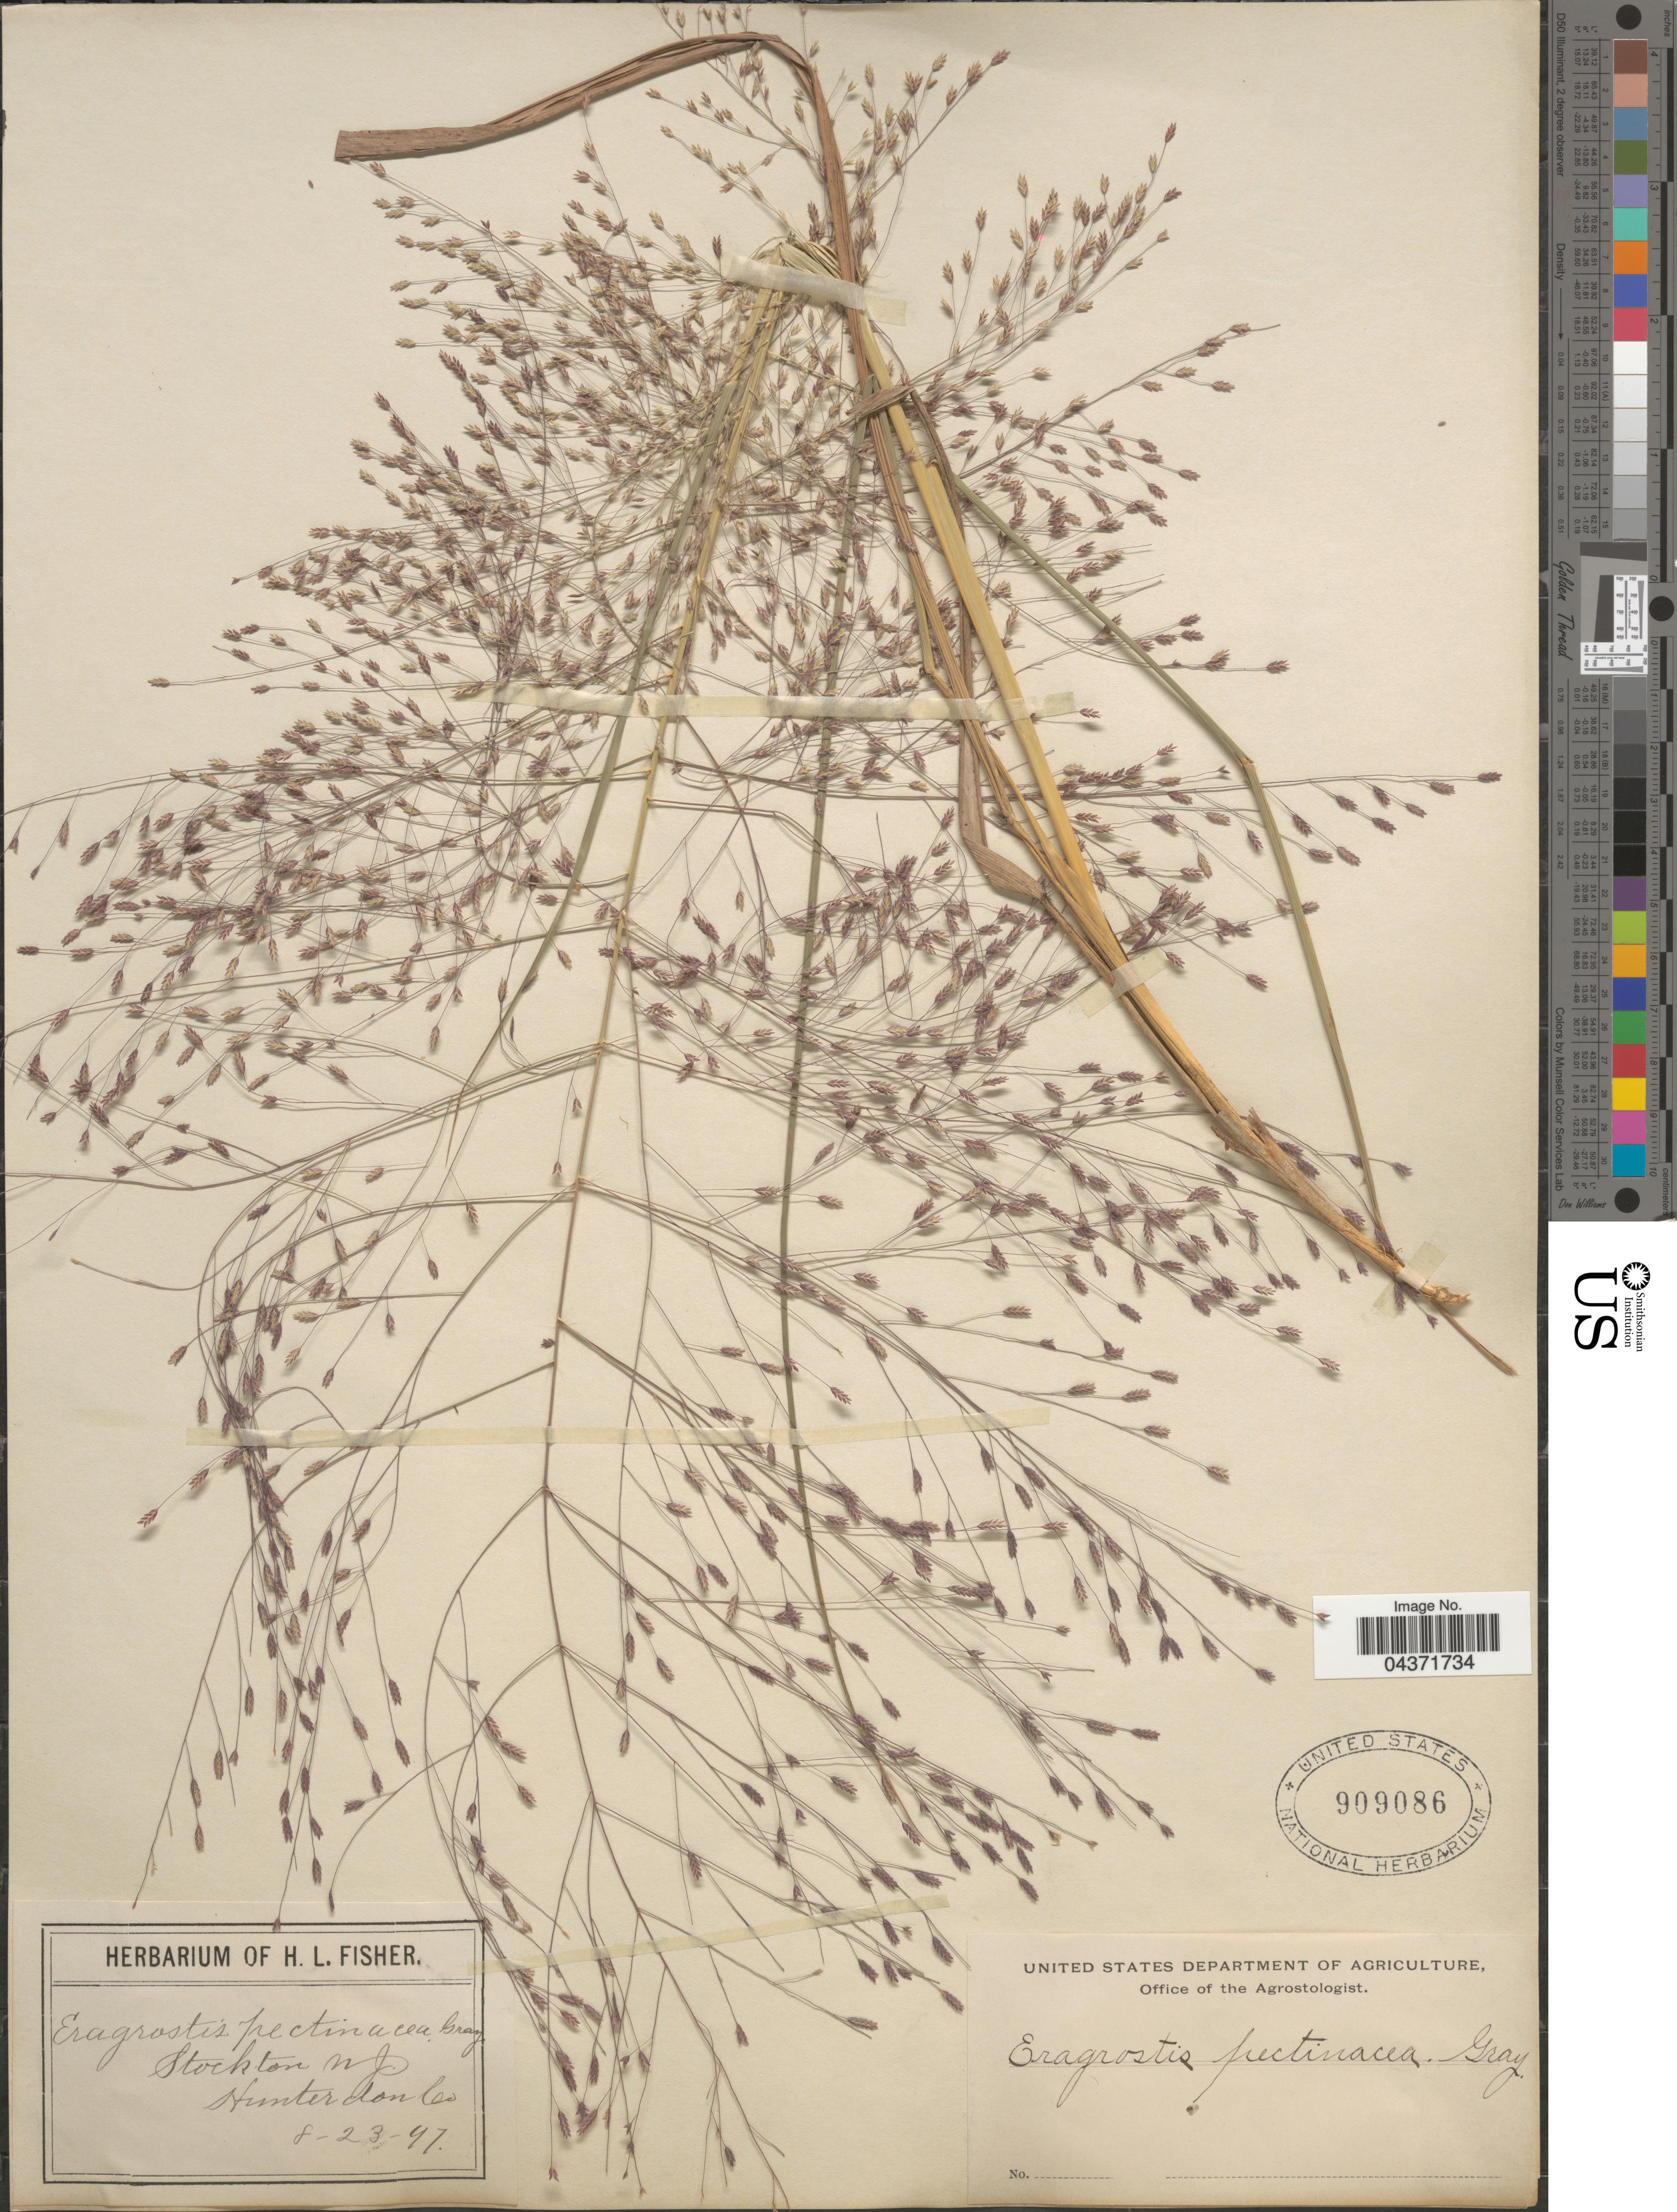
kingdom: Plantae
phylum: Tracheophyta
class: Liliopsida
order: Poales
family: Poaceae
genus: Eragrostis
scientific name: Eragrostis spectabilis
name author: (Pursh) Steud.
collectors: ex herb. of H. L. Fisher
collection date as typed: Transcribed d/m/y: 23/8/97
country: United States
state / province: New Jersey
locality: Stockton. Hunterdon Co.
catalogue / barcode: US 909086